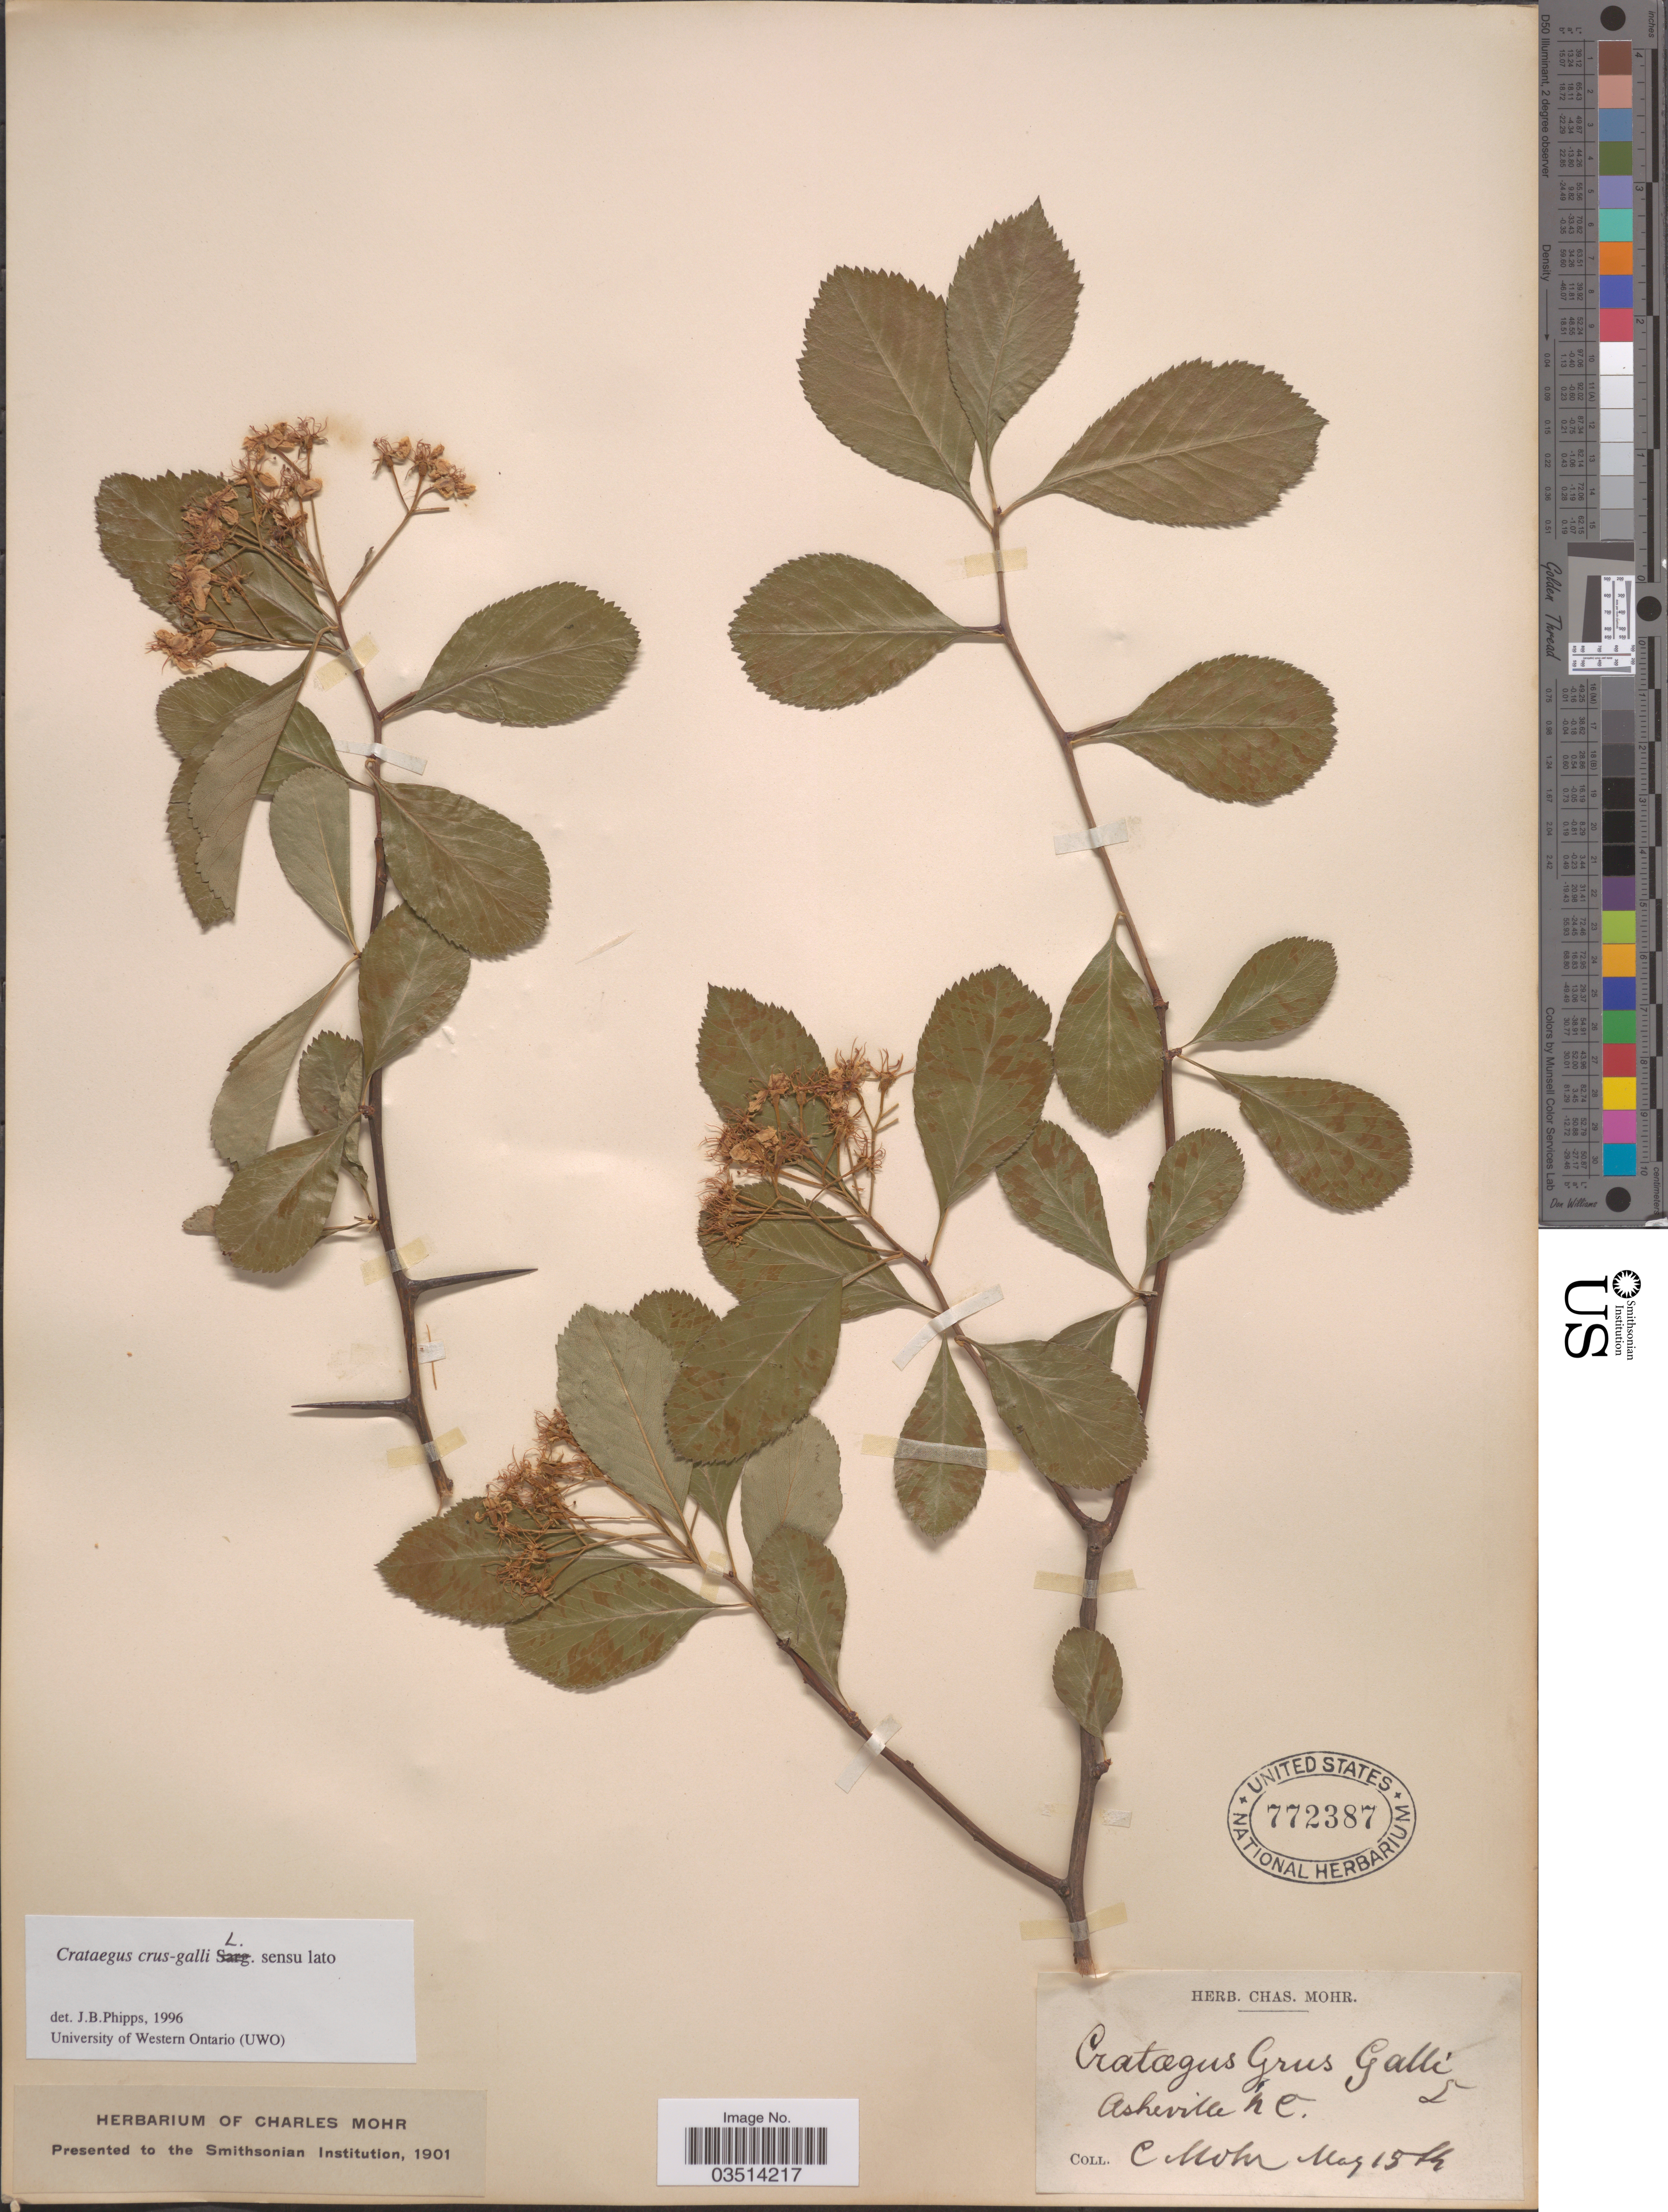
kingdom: Plantae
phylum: Tracheophyta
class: Magnoliopsida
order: Rosales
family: Rosaceae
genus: Crataegus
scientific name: Crataegus crus-galli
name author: L.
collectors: Mohr, C. T. (herbarium)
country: United States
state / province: North Carolina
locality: Asheville.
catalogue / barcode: US 772387